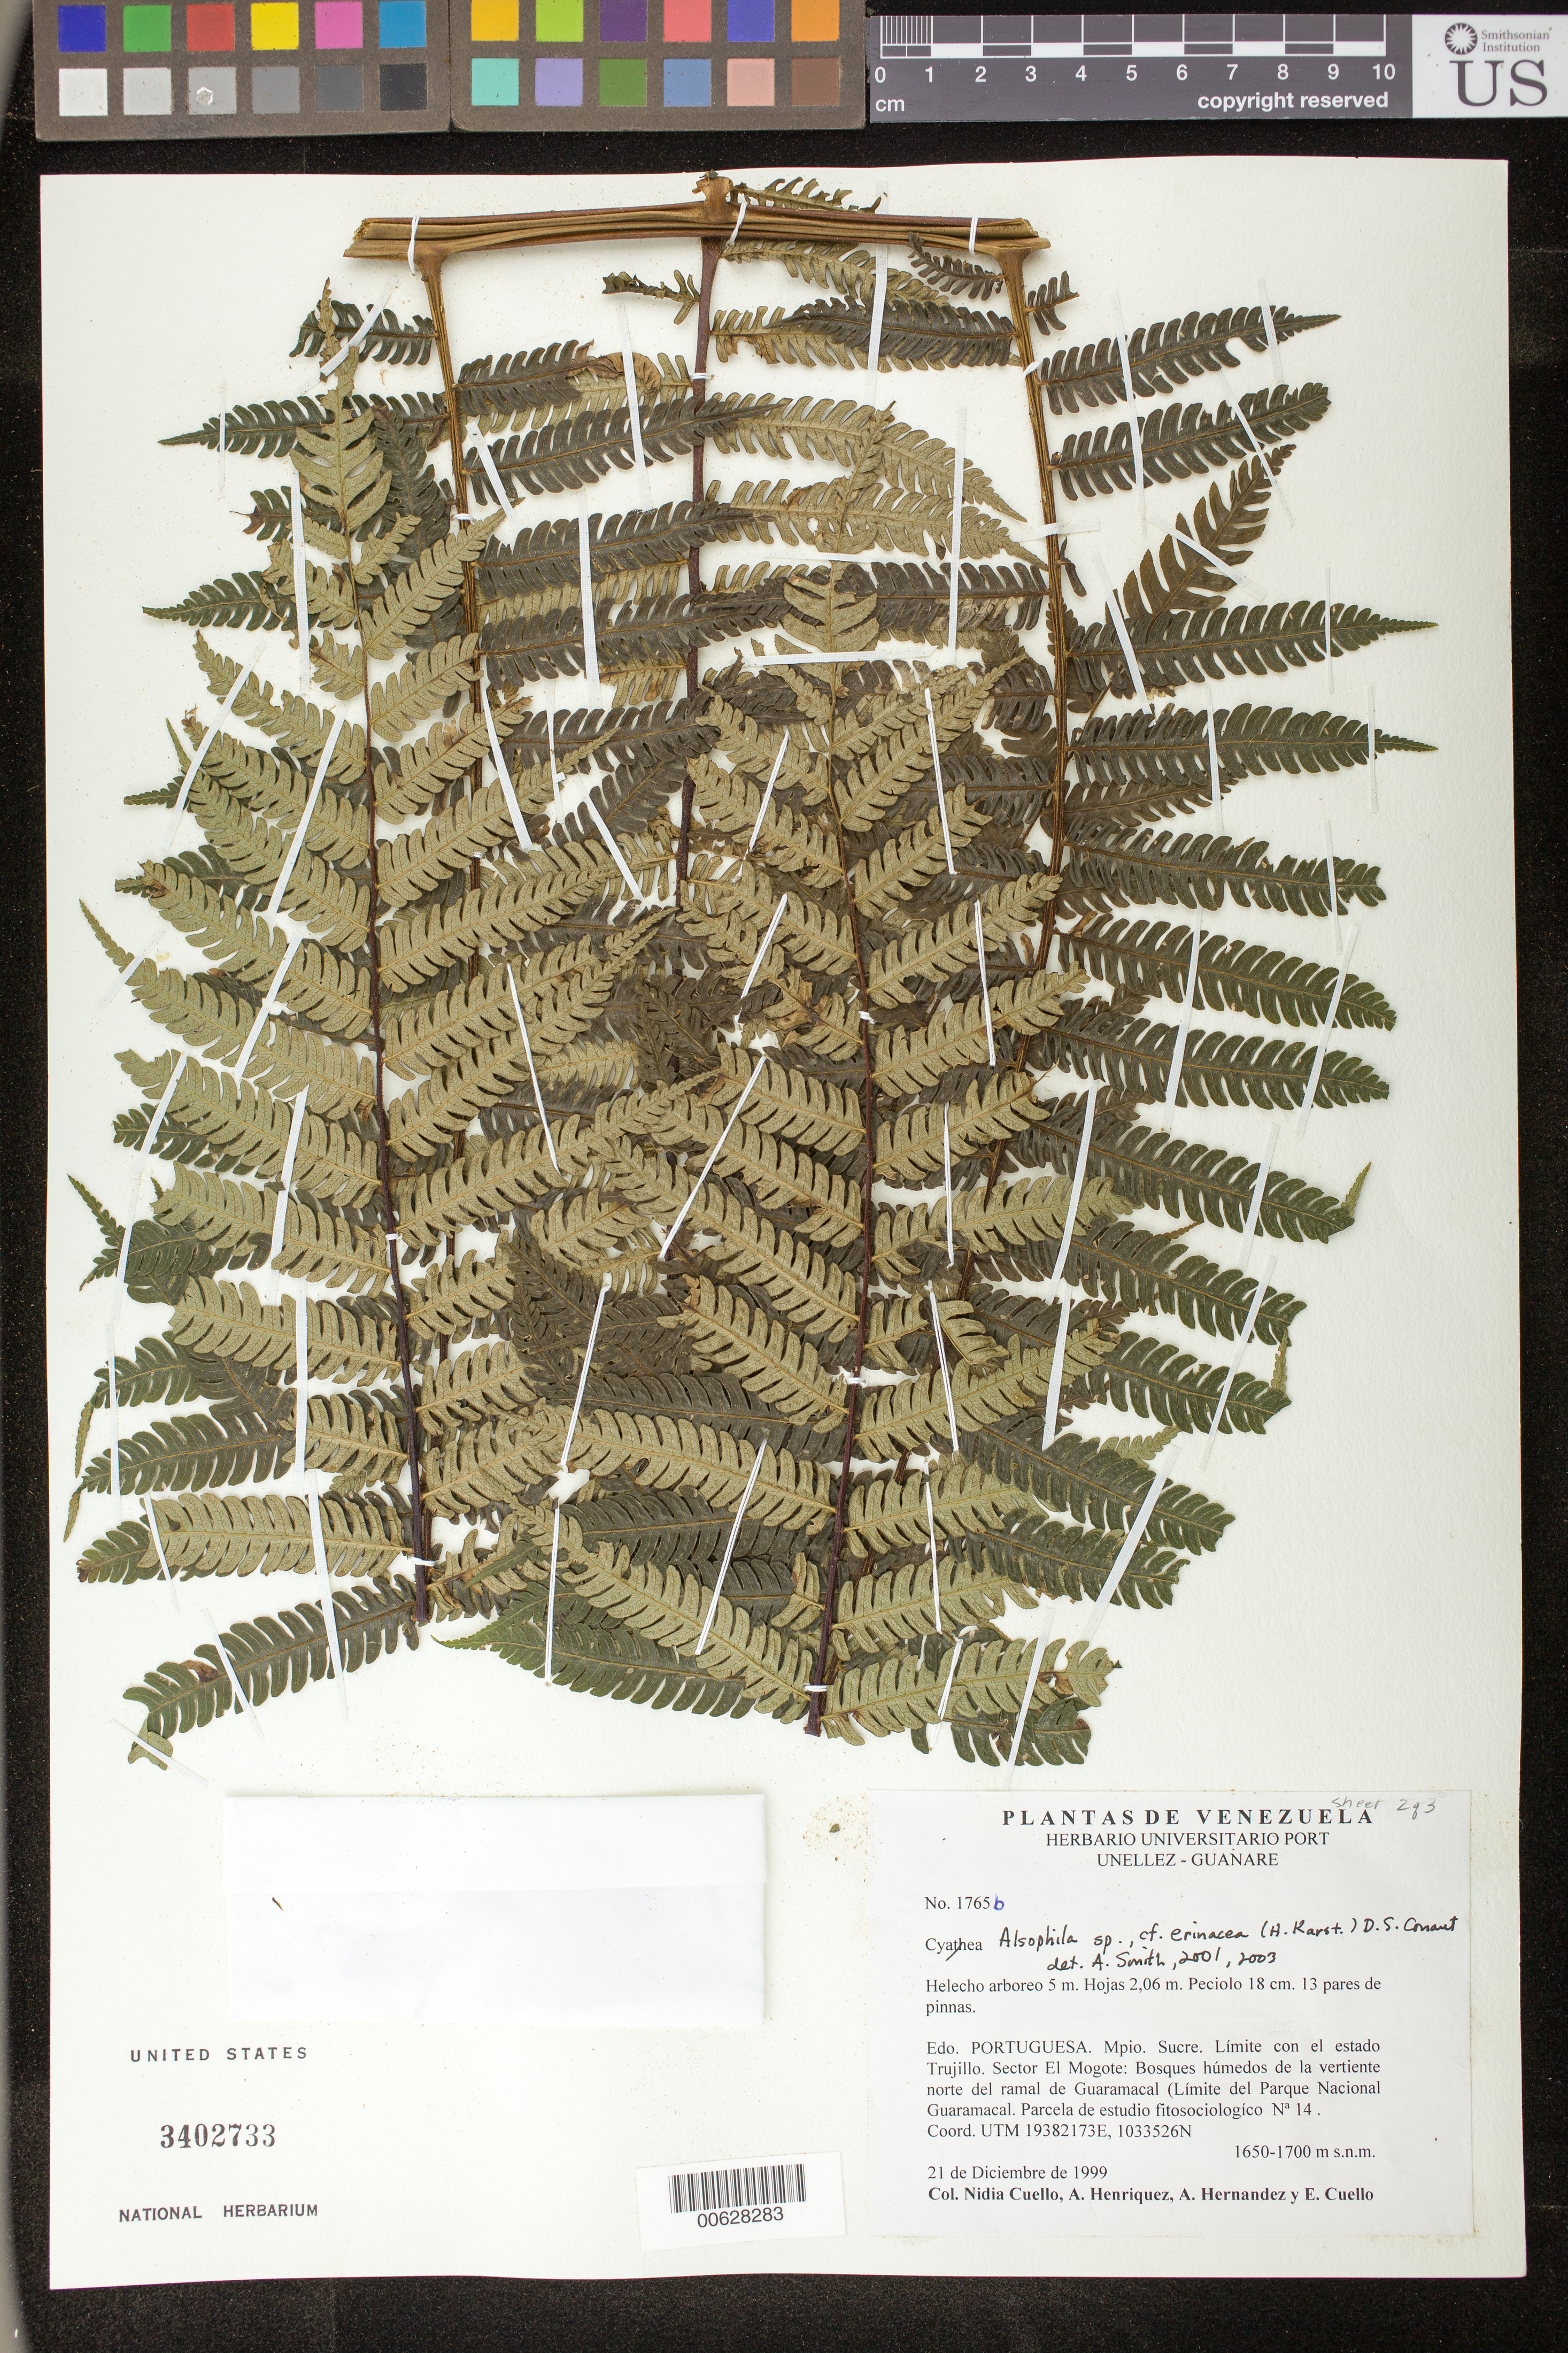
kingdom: Plantae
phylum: Tracheophyta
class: Polypodiopsida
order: Cyatheales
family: Cyatheaceae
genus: Alsophila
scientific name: Alsophila sp.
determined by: Smith, Alan R., (UC)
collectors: N. L. Cuello, A. Henriquez, A. Hernandez & E. Cuello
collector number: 1765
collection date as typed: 21 Dec 1999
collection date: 1999-12-21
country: Venezuela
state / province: Portuguesa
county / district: Sucre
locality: Sector El Mogote, vertiente N ramal de Guaramacal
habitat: Bosques húmedos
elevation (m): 1650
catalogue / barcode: US 3402733